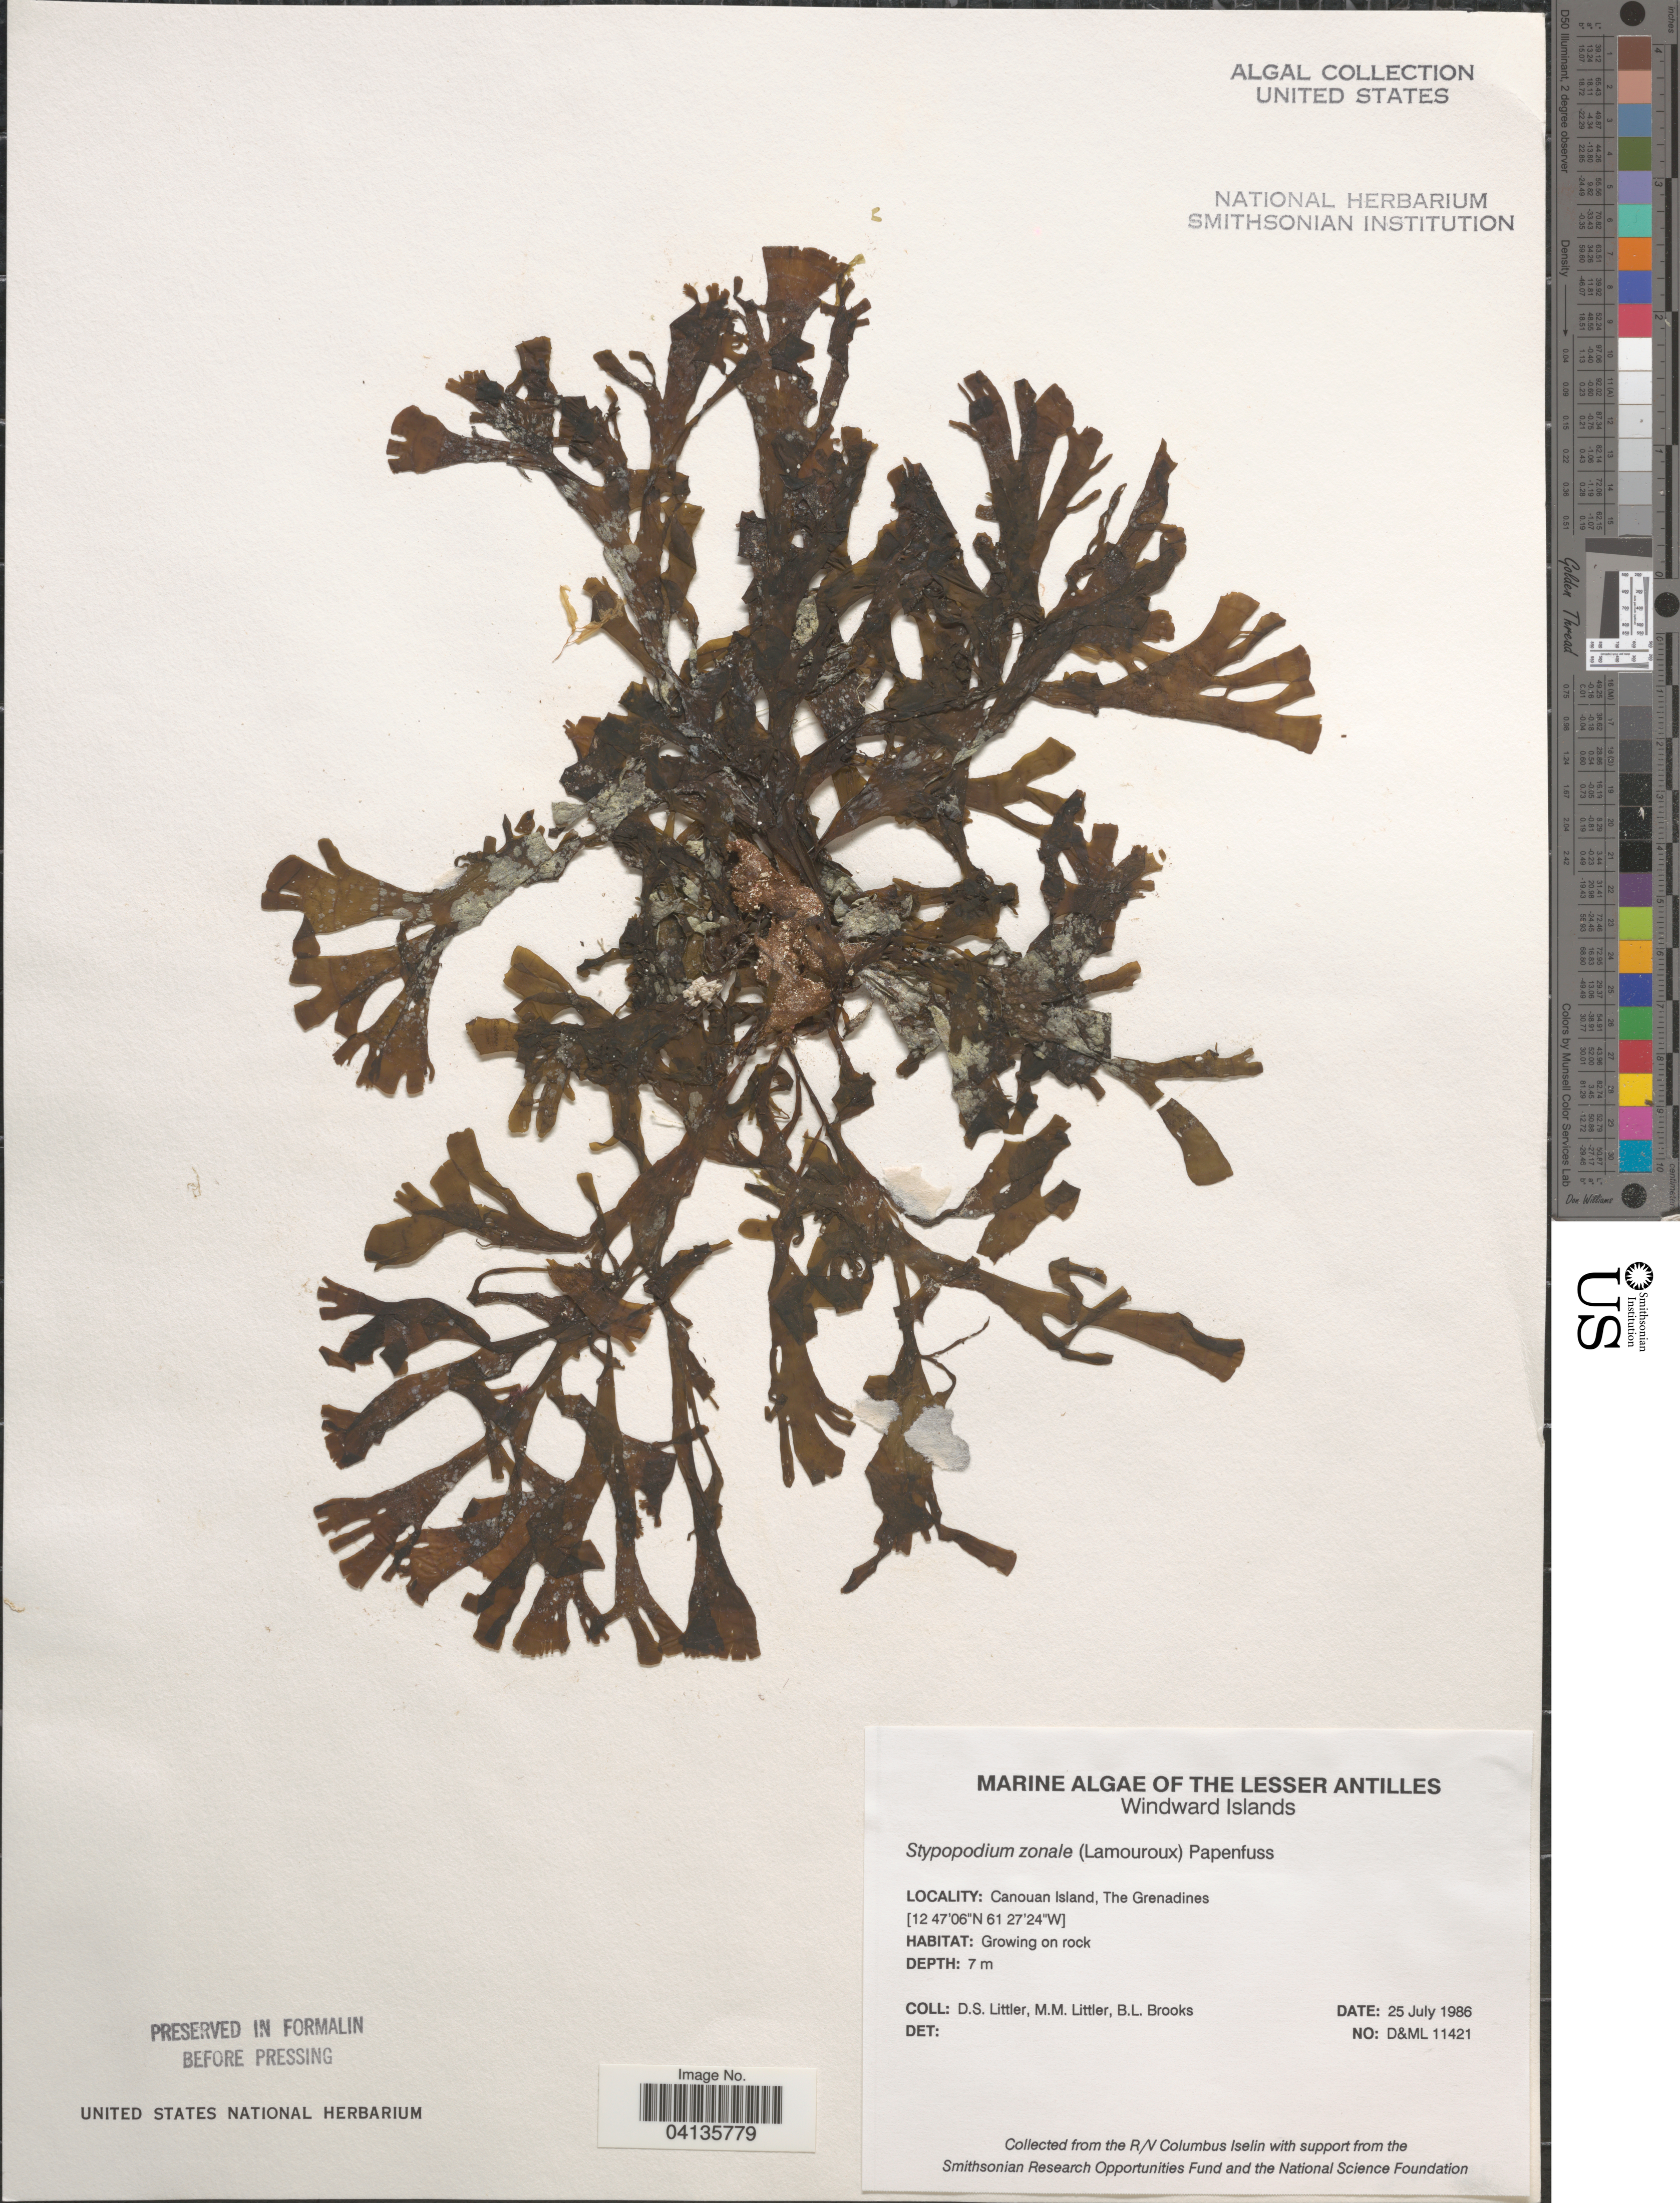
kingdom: Chromista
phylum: Ochrophyta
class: Phaeophyceae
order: Dictyotales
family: Dictyotaceae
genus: Stypopodium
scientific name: Stypopodium zonale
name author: (J.V.Lamouroux) Papenf.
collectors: D. S. Littler & B. Brooks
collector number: D&ML11421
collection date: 1986-07-25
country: St. Vincent - Grenadines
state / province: Grenadines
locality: The Lesser Antilles. Windward Islands. Canouan Island.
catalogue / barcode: US 238588